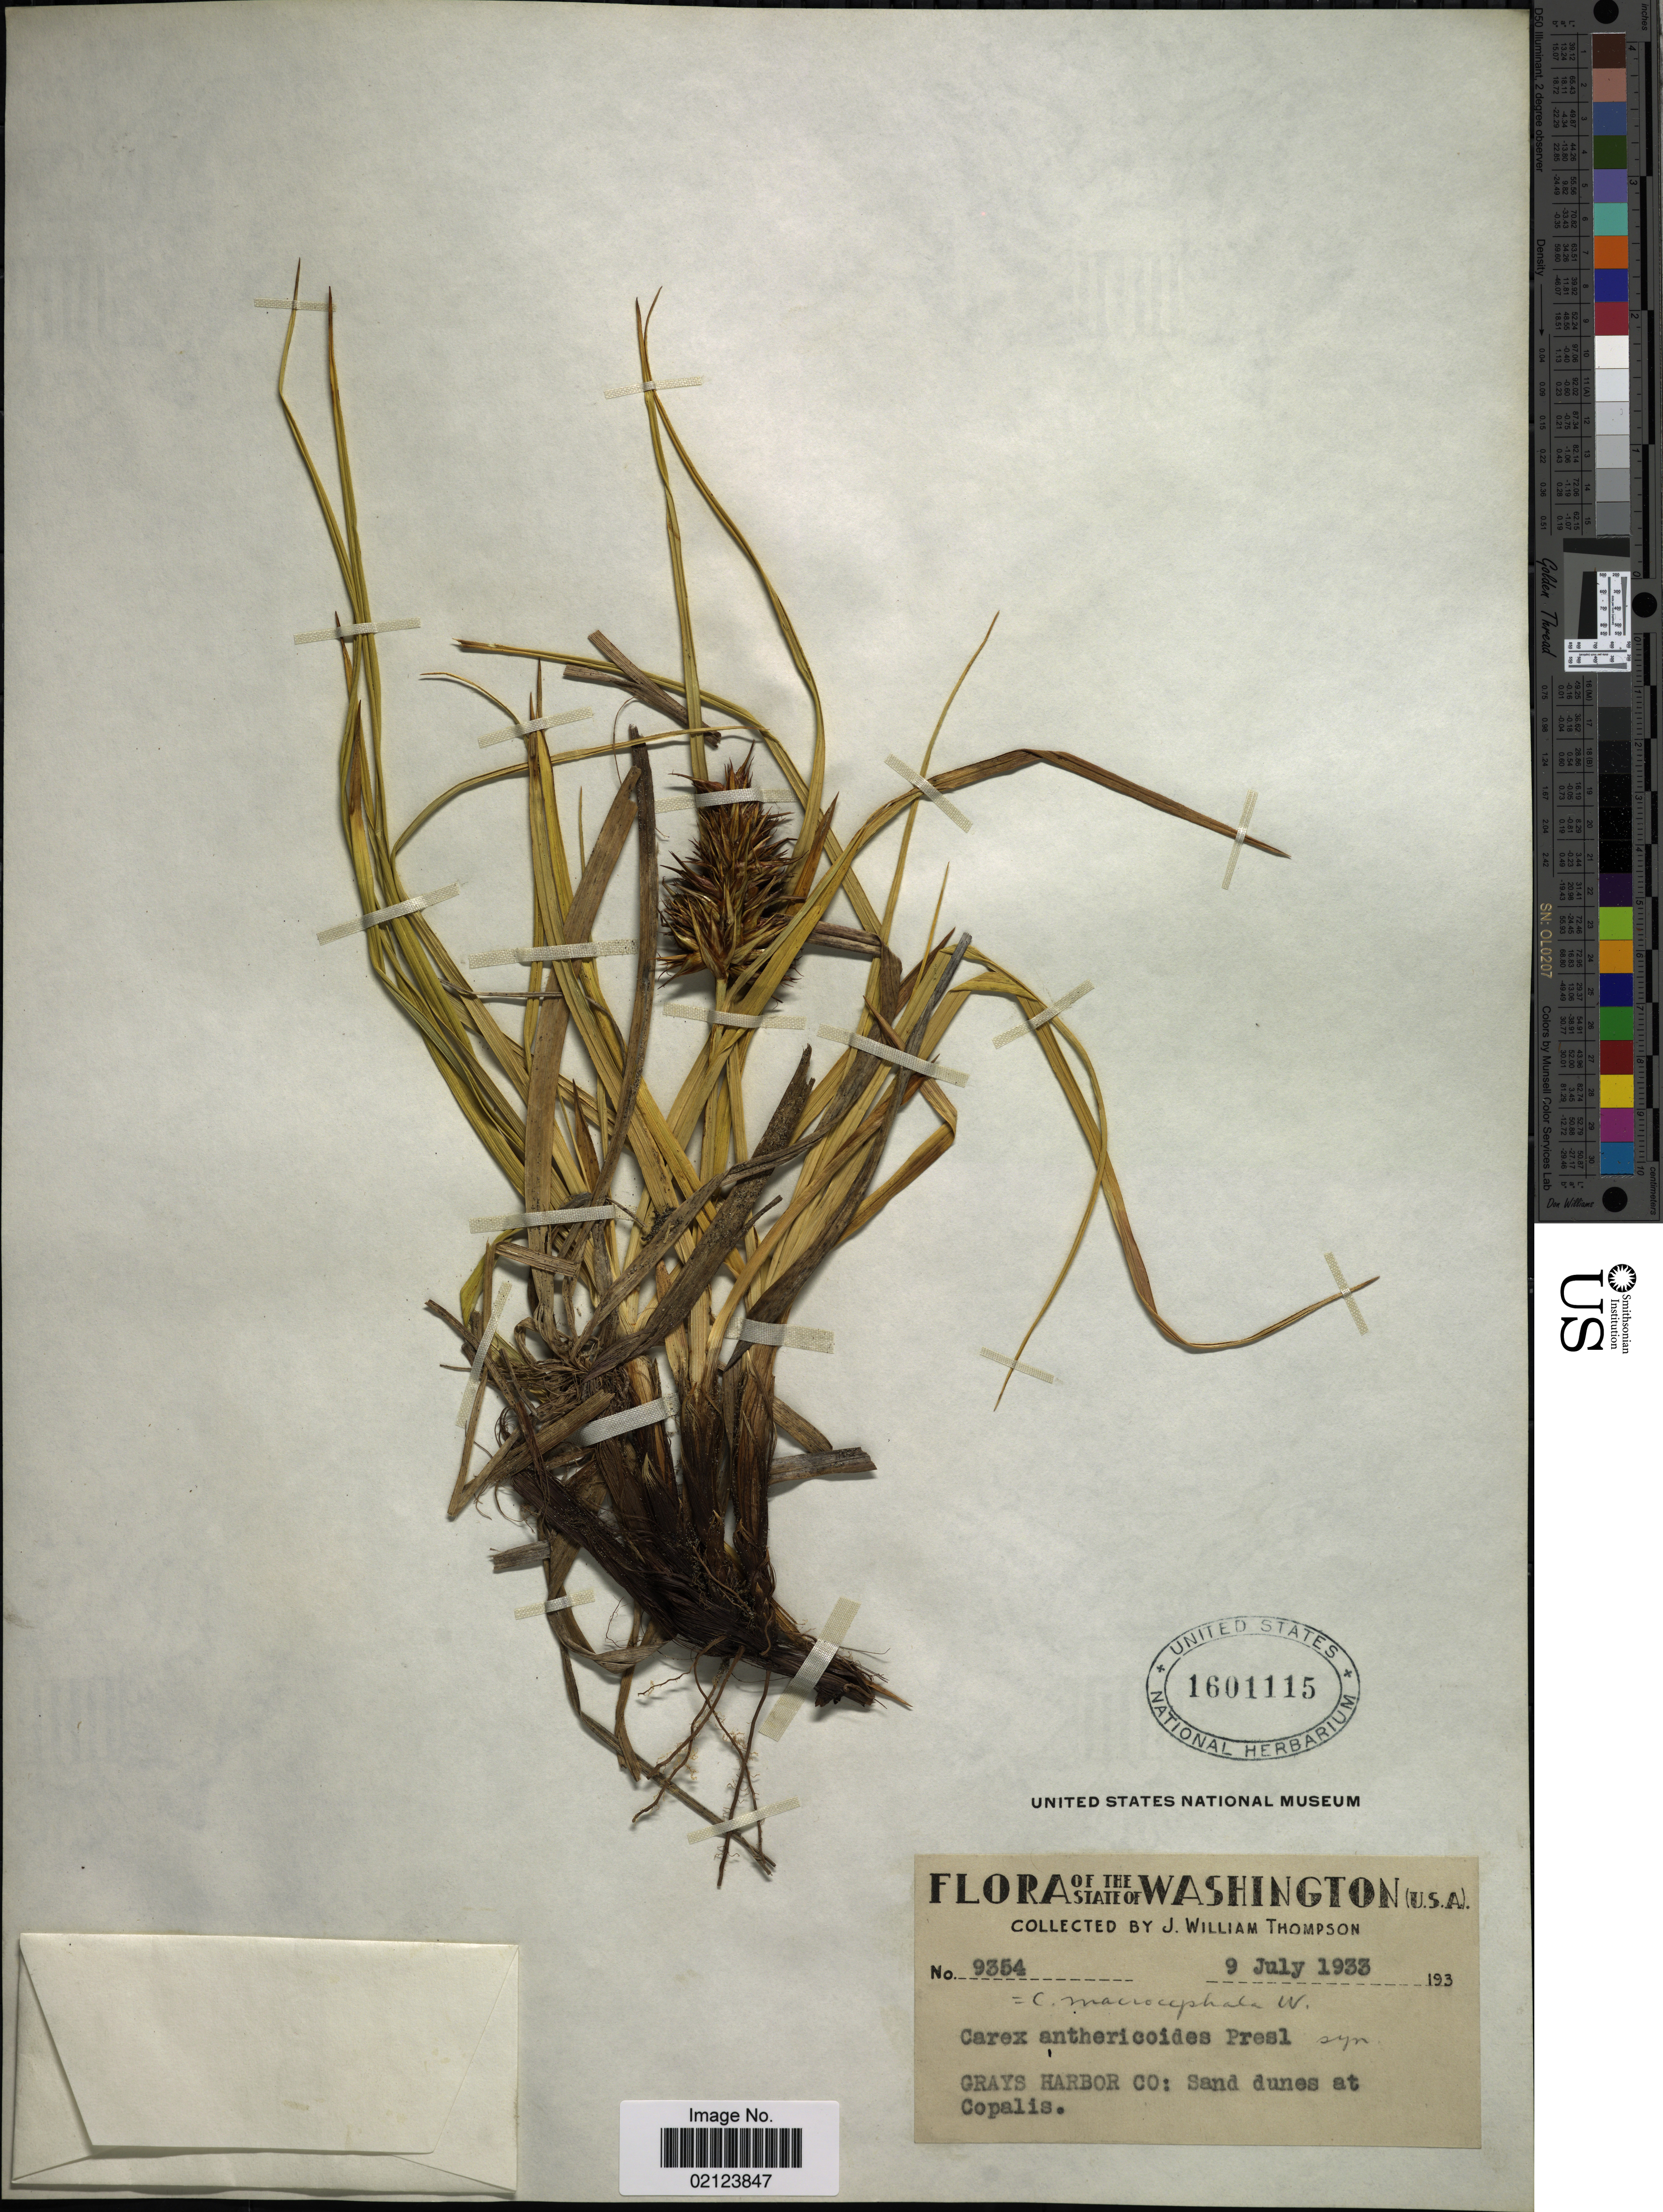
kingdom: Plantae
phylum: Tracheophyta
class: Liliopsida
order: Poales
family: Cyperaceae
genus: Carex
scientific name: Carex macrocephala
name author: Willd. ex Spreng.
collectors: J. W. Thompson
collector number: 9354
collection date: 1933-07-09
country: United States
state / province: Washington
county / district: Grays Harbor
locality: Grays Harbor Co: Sand dunes at Copalis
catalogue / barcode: US 1601115